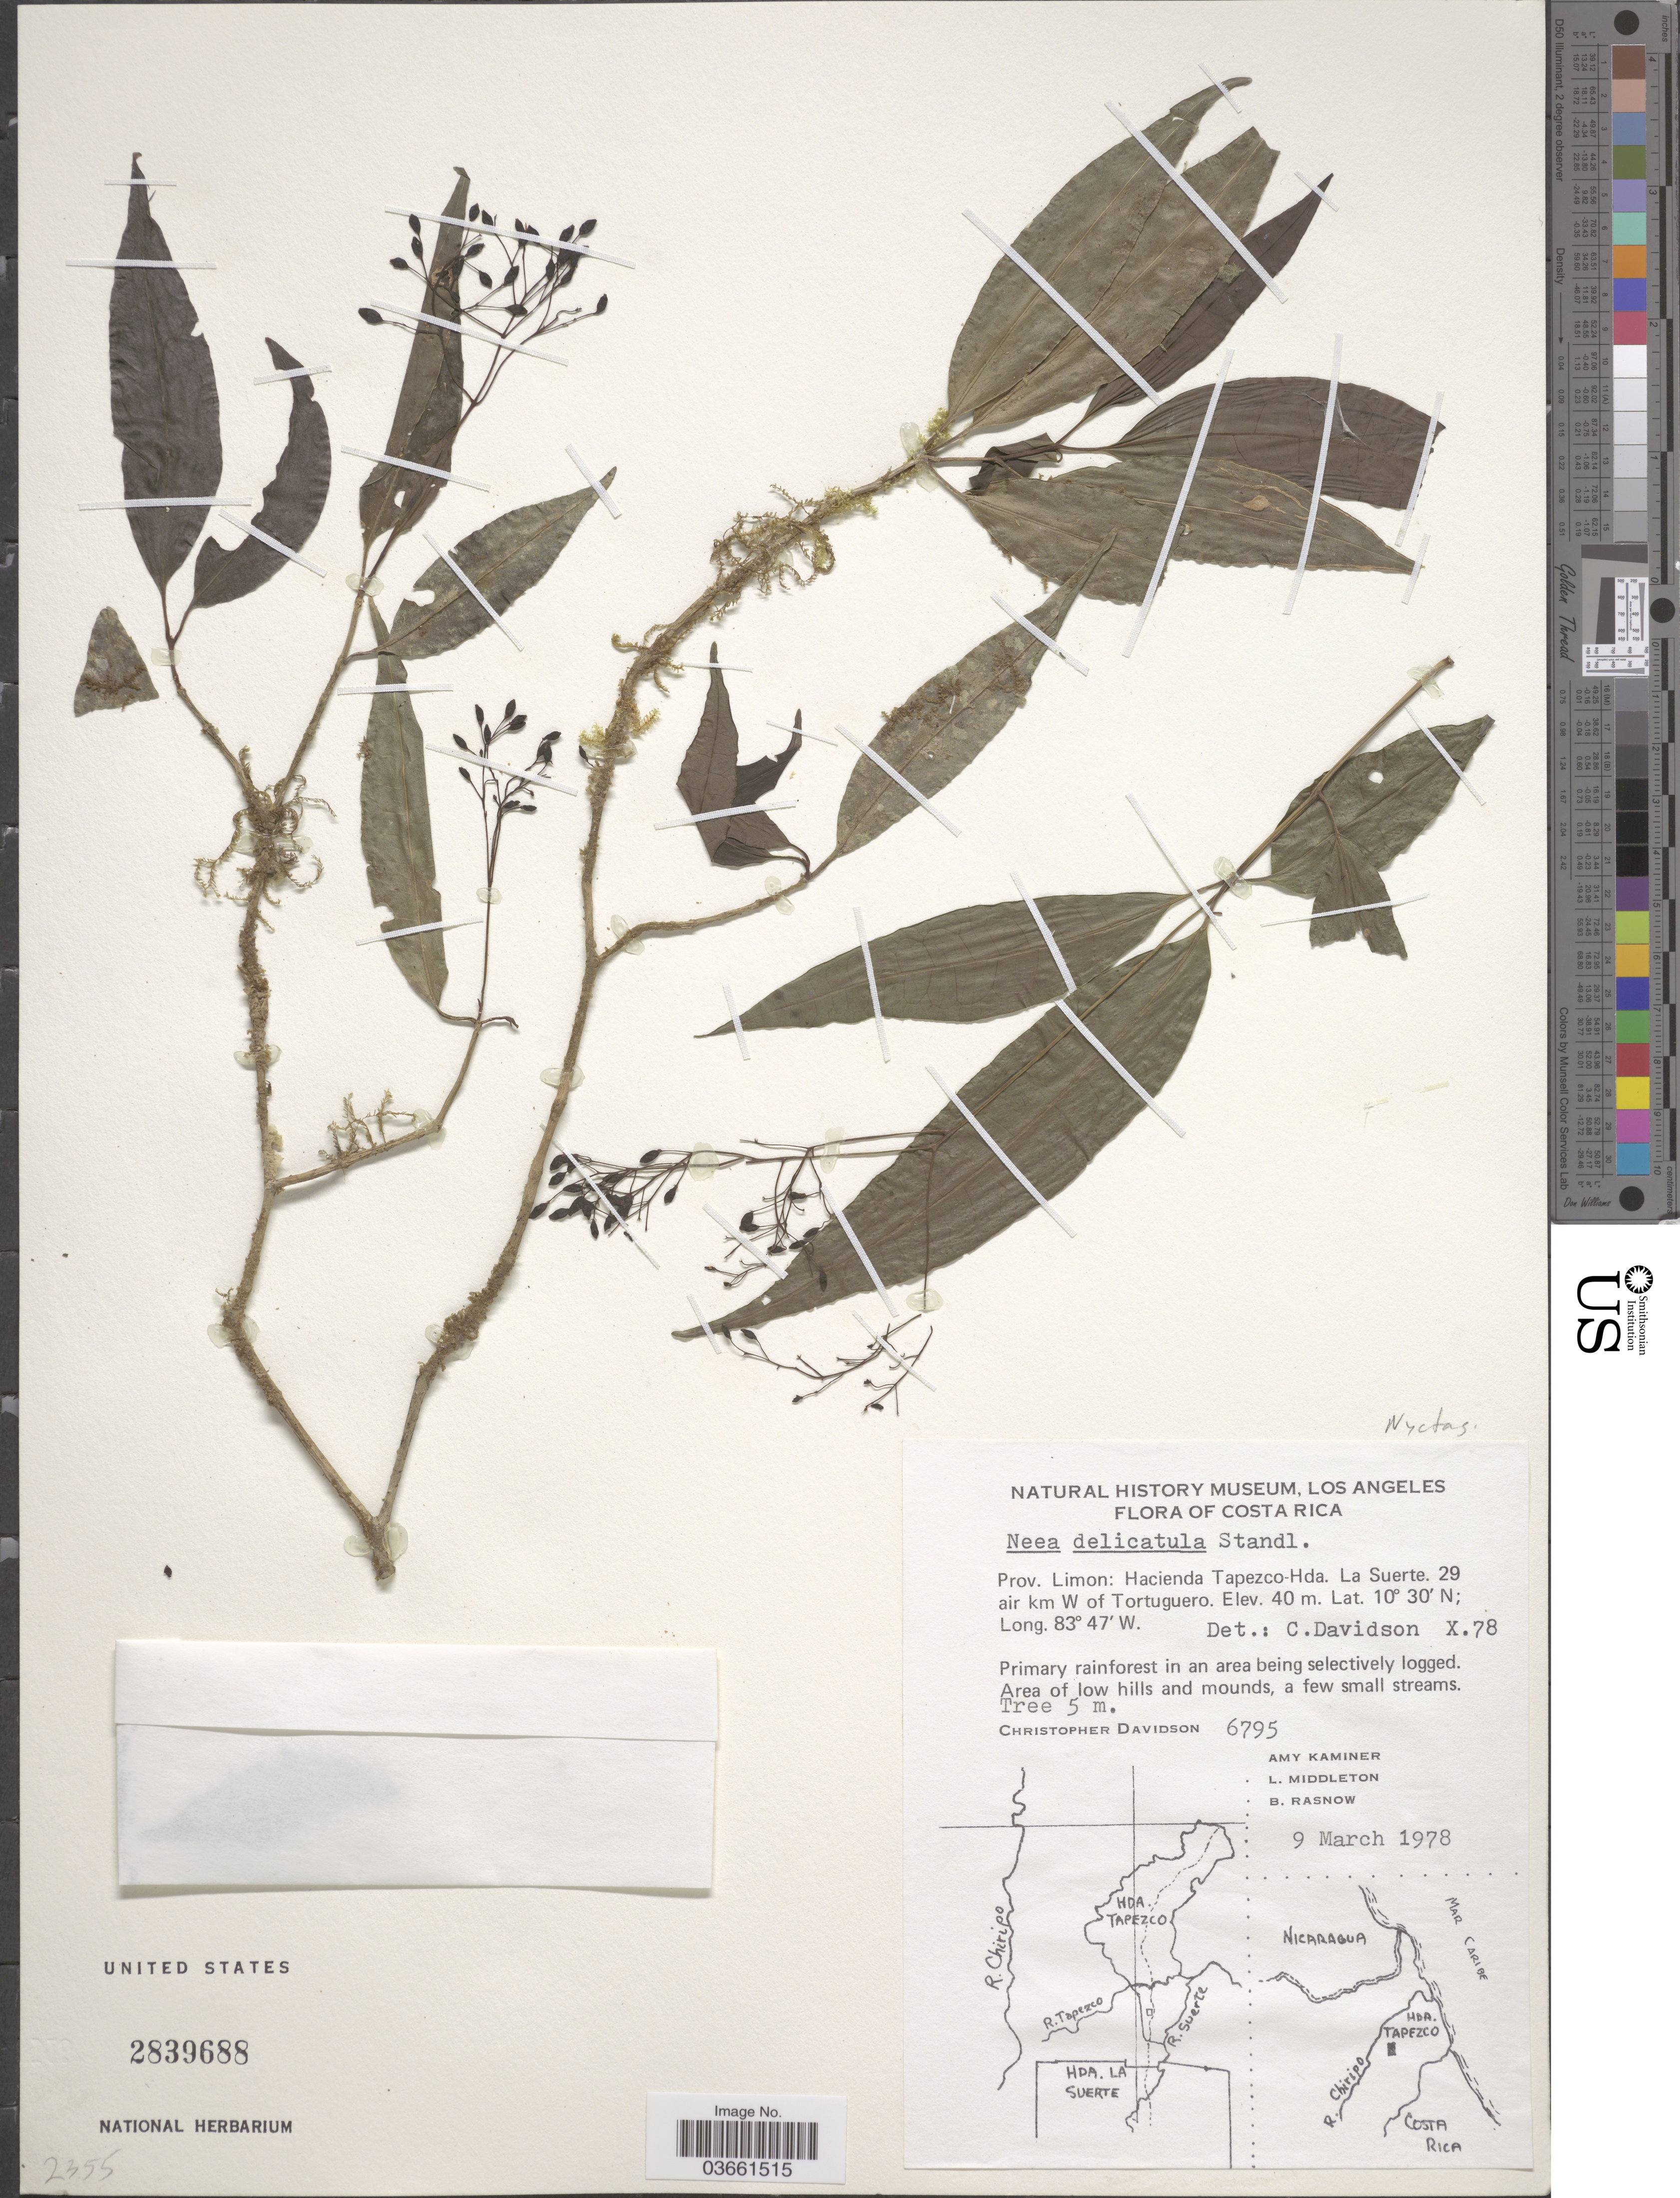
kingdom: Plantae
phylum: Tracheophyta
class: Magnoliopsida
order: Caryophyllales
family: Nyctaginaceae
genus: Neea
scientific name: Neea delicatula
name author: Standl.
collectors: C. Davidson, A. Kaminer, L. Middleton & B. Rasnow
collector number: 6795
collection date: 1978-03-09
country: Costa Rica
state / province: Limón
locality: Hacienda Tapezco-Hda. La Suerte. 29 air km W of Tortuguero.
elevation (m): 40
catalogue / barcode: US 2839688